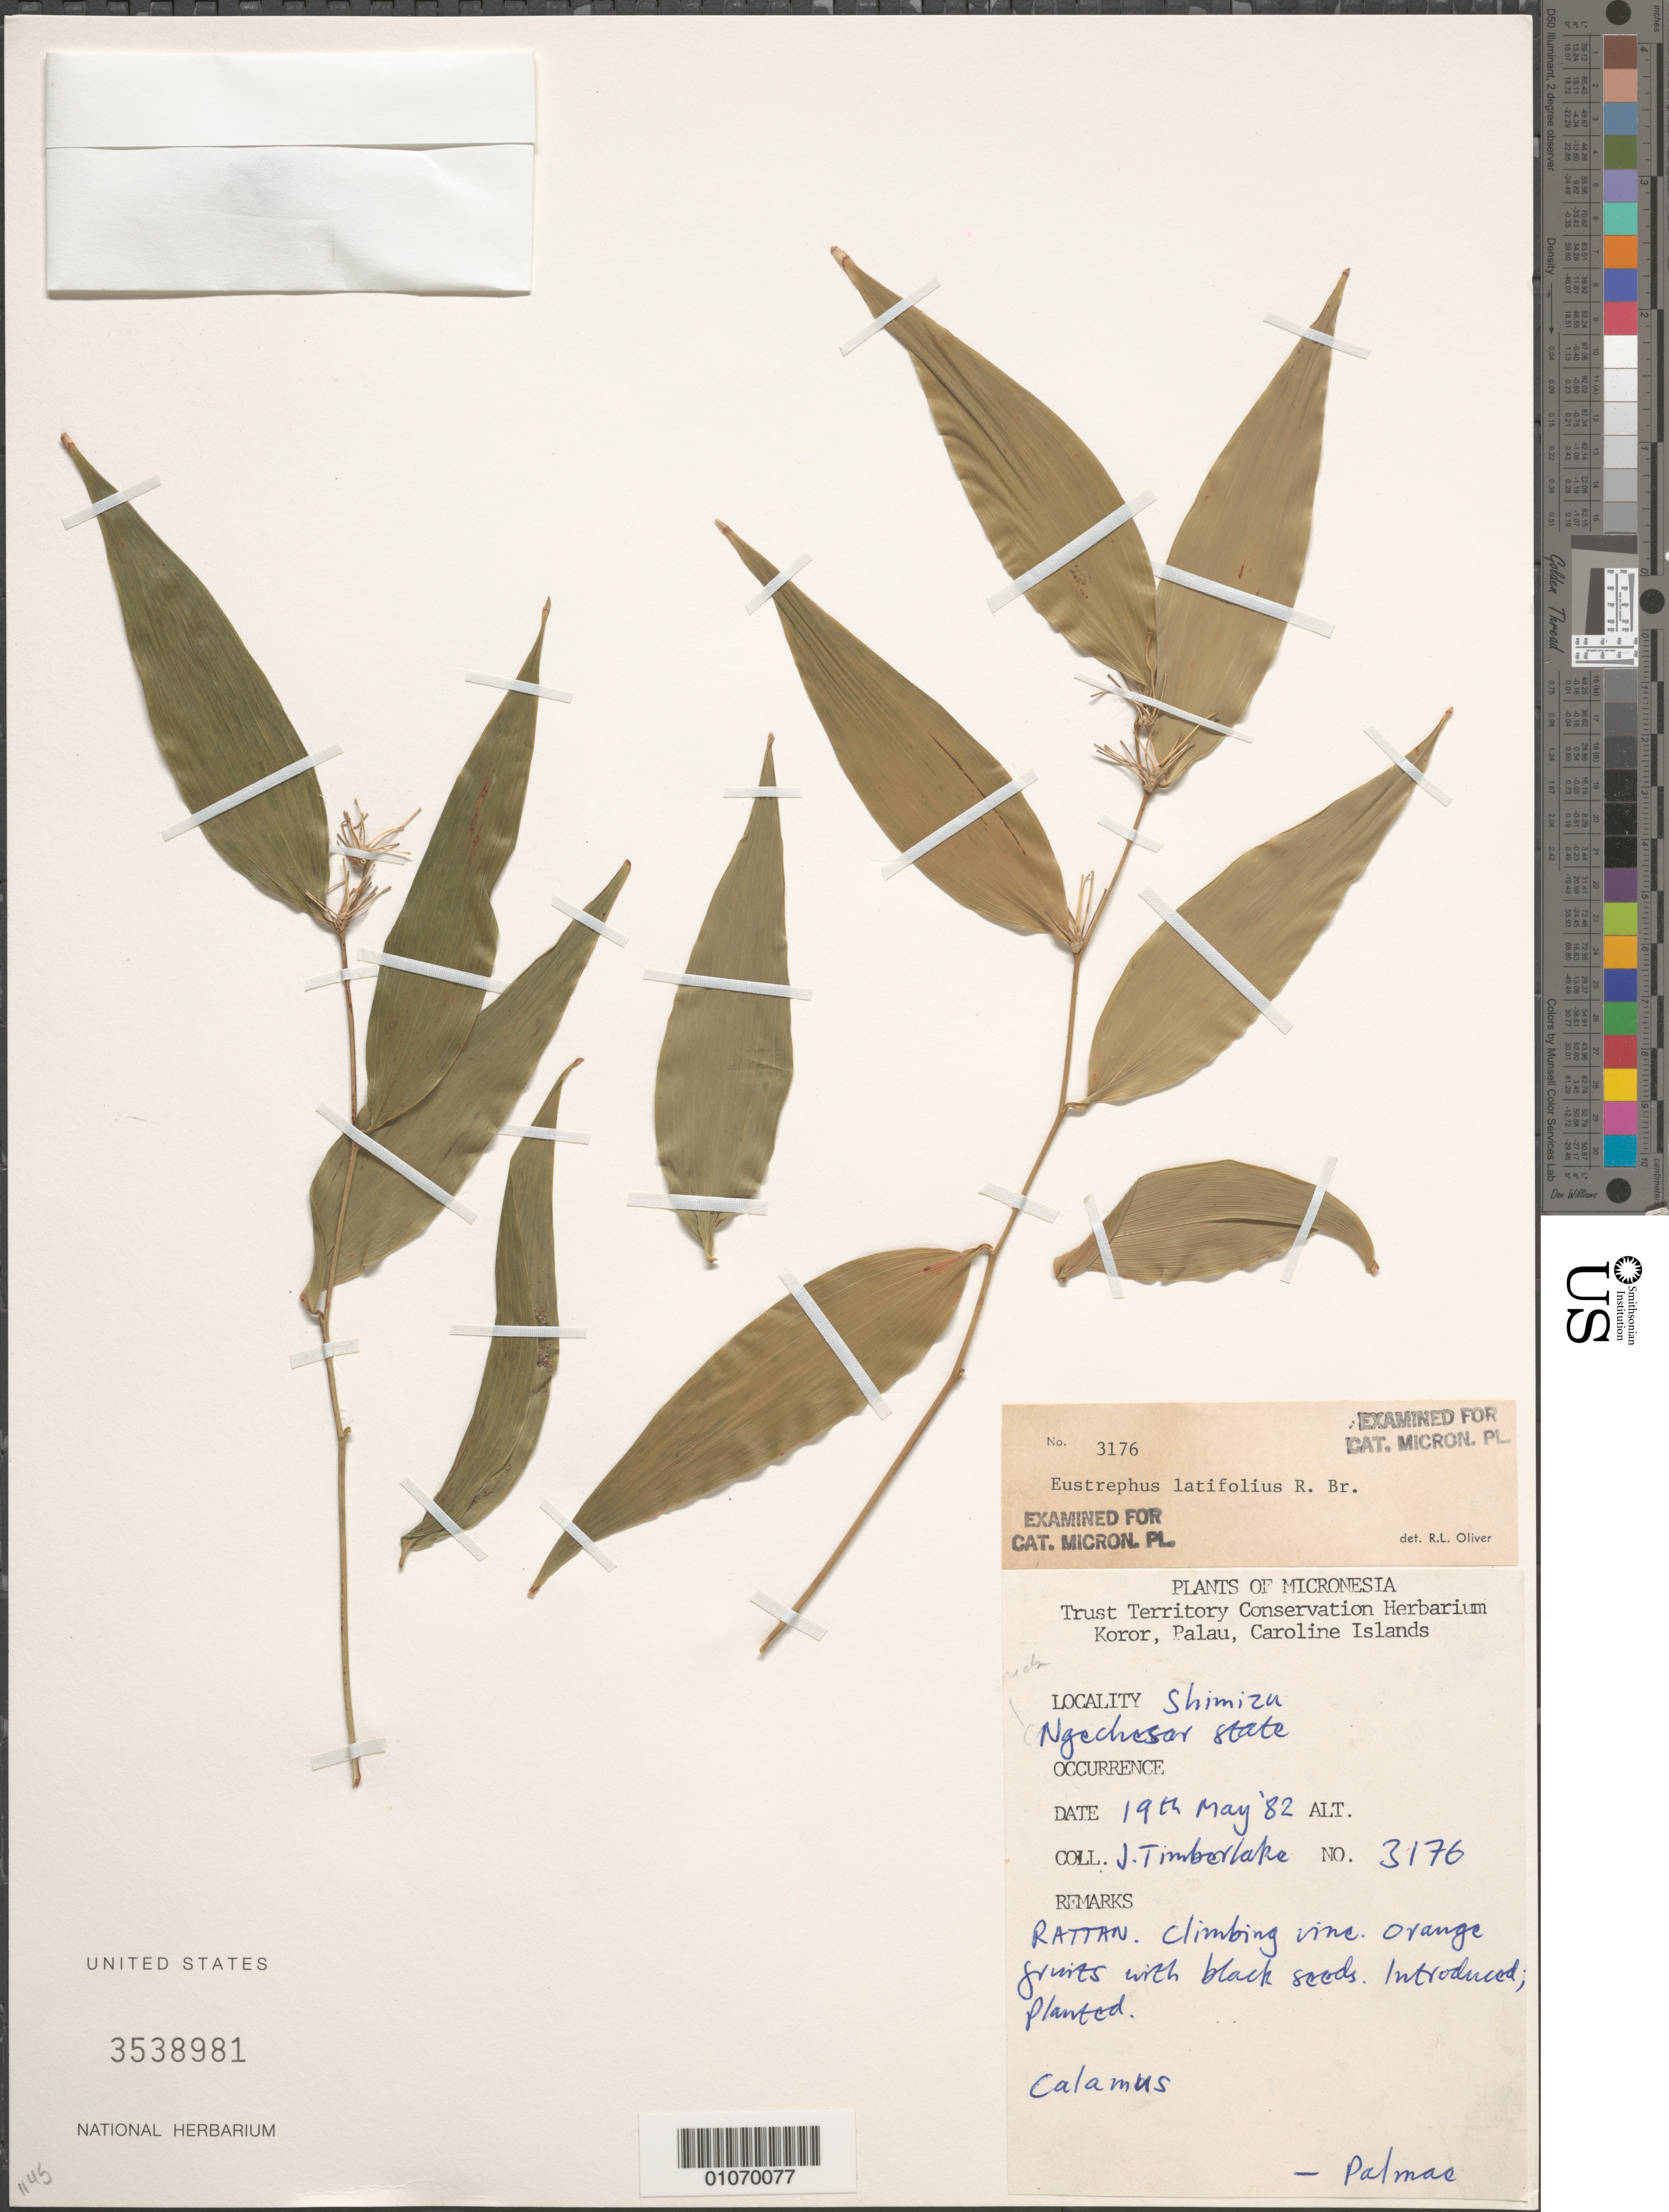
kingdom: Plantae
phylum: Tracheophyta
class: Liliopsida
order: Asparagales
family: Asparagaceae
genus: Eustrephus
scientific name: Eustrephus latifolius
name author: R. Br.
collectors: J. Timberlake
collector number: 3176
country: Palau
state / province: Kayangel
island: Ngcheangel [Kayangel] Atoll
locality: Shimizu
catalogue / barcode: US 3538981